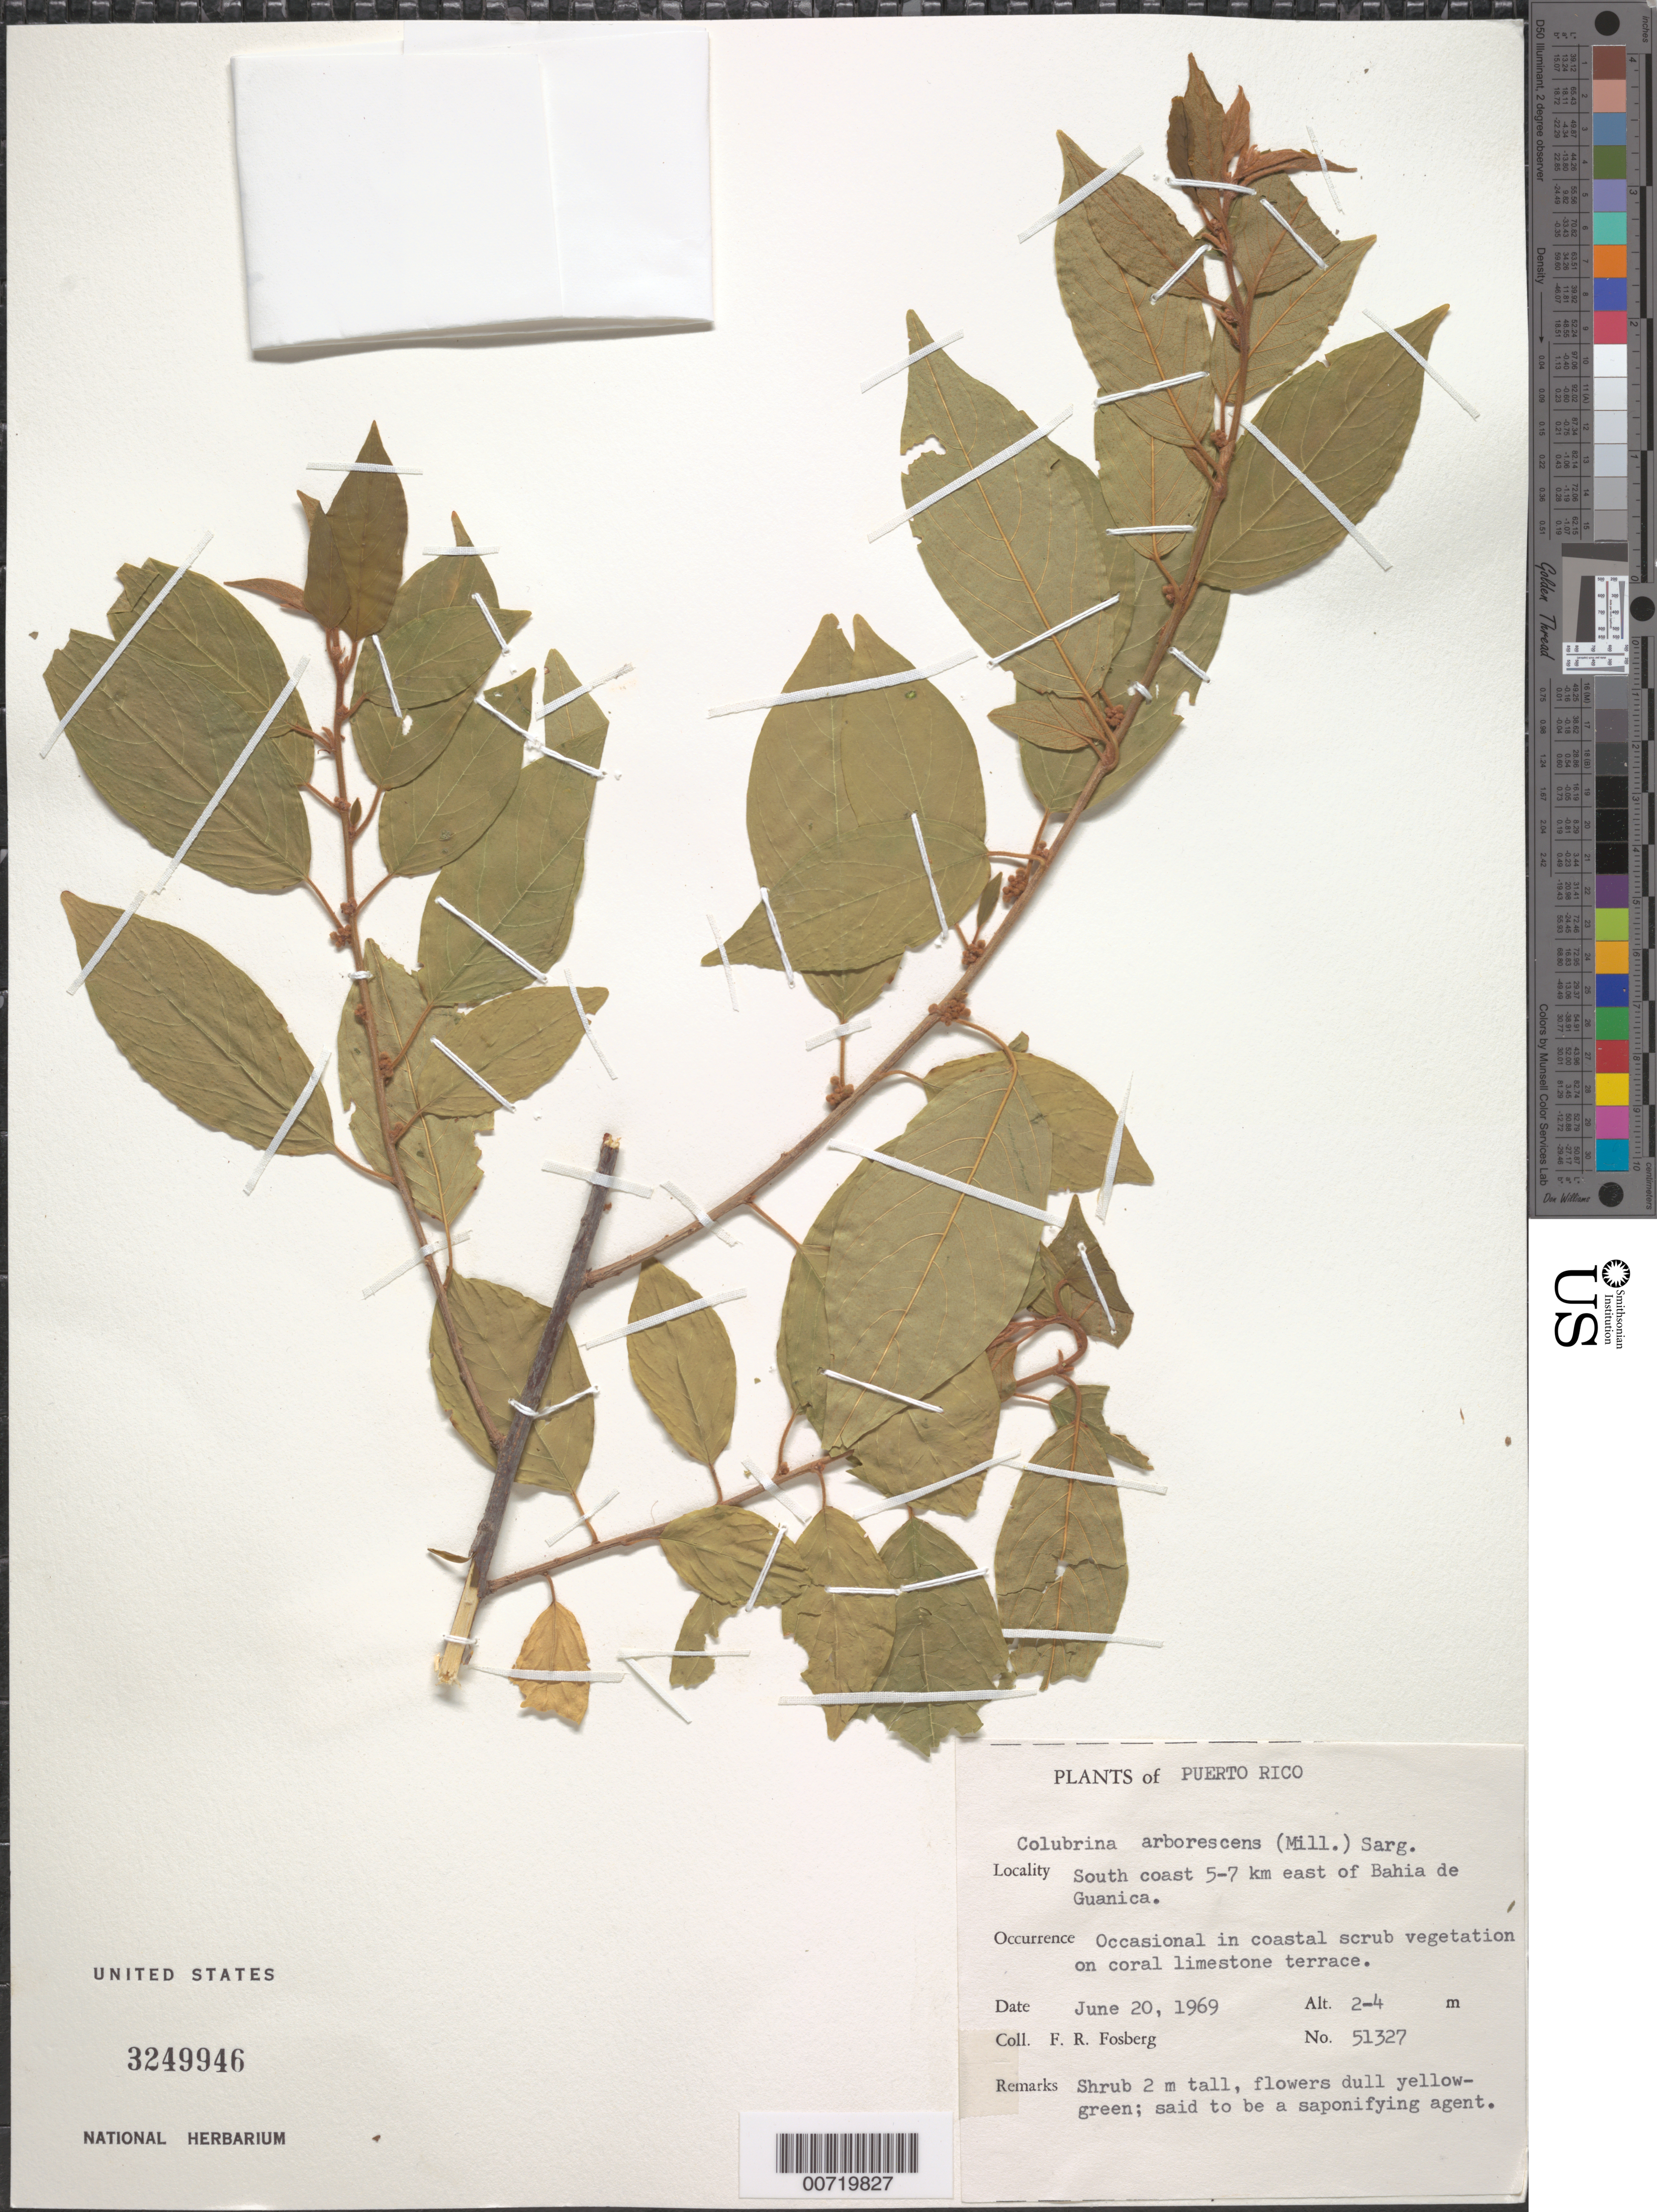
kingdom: Plantae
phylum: Tracheophyta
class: Magnoliopsida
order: Rosales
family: Rhamnaceae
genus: Colubrina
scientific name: Colubrina arborescens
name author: (Mill.) Sarg.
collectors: F. R. Fosberg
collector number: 51327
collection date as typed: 20 Jun 1969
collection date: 1969-06-20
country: Puerto Rico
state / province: Guánica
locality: Bahia de Guanica, S coast 5-7 km E of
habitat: In coastal scrub vegetation on coral limestone terrace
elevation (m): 2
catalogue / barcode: US 3249946